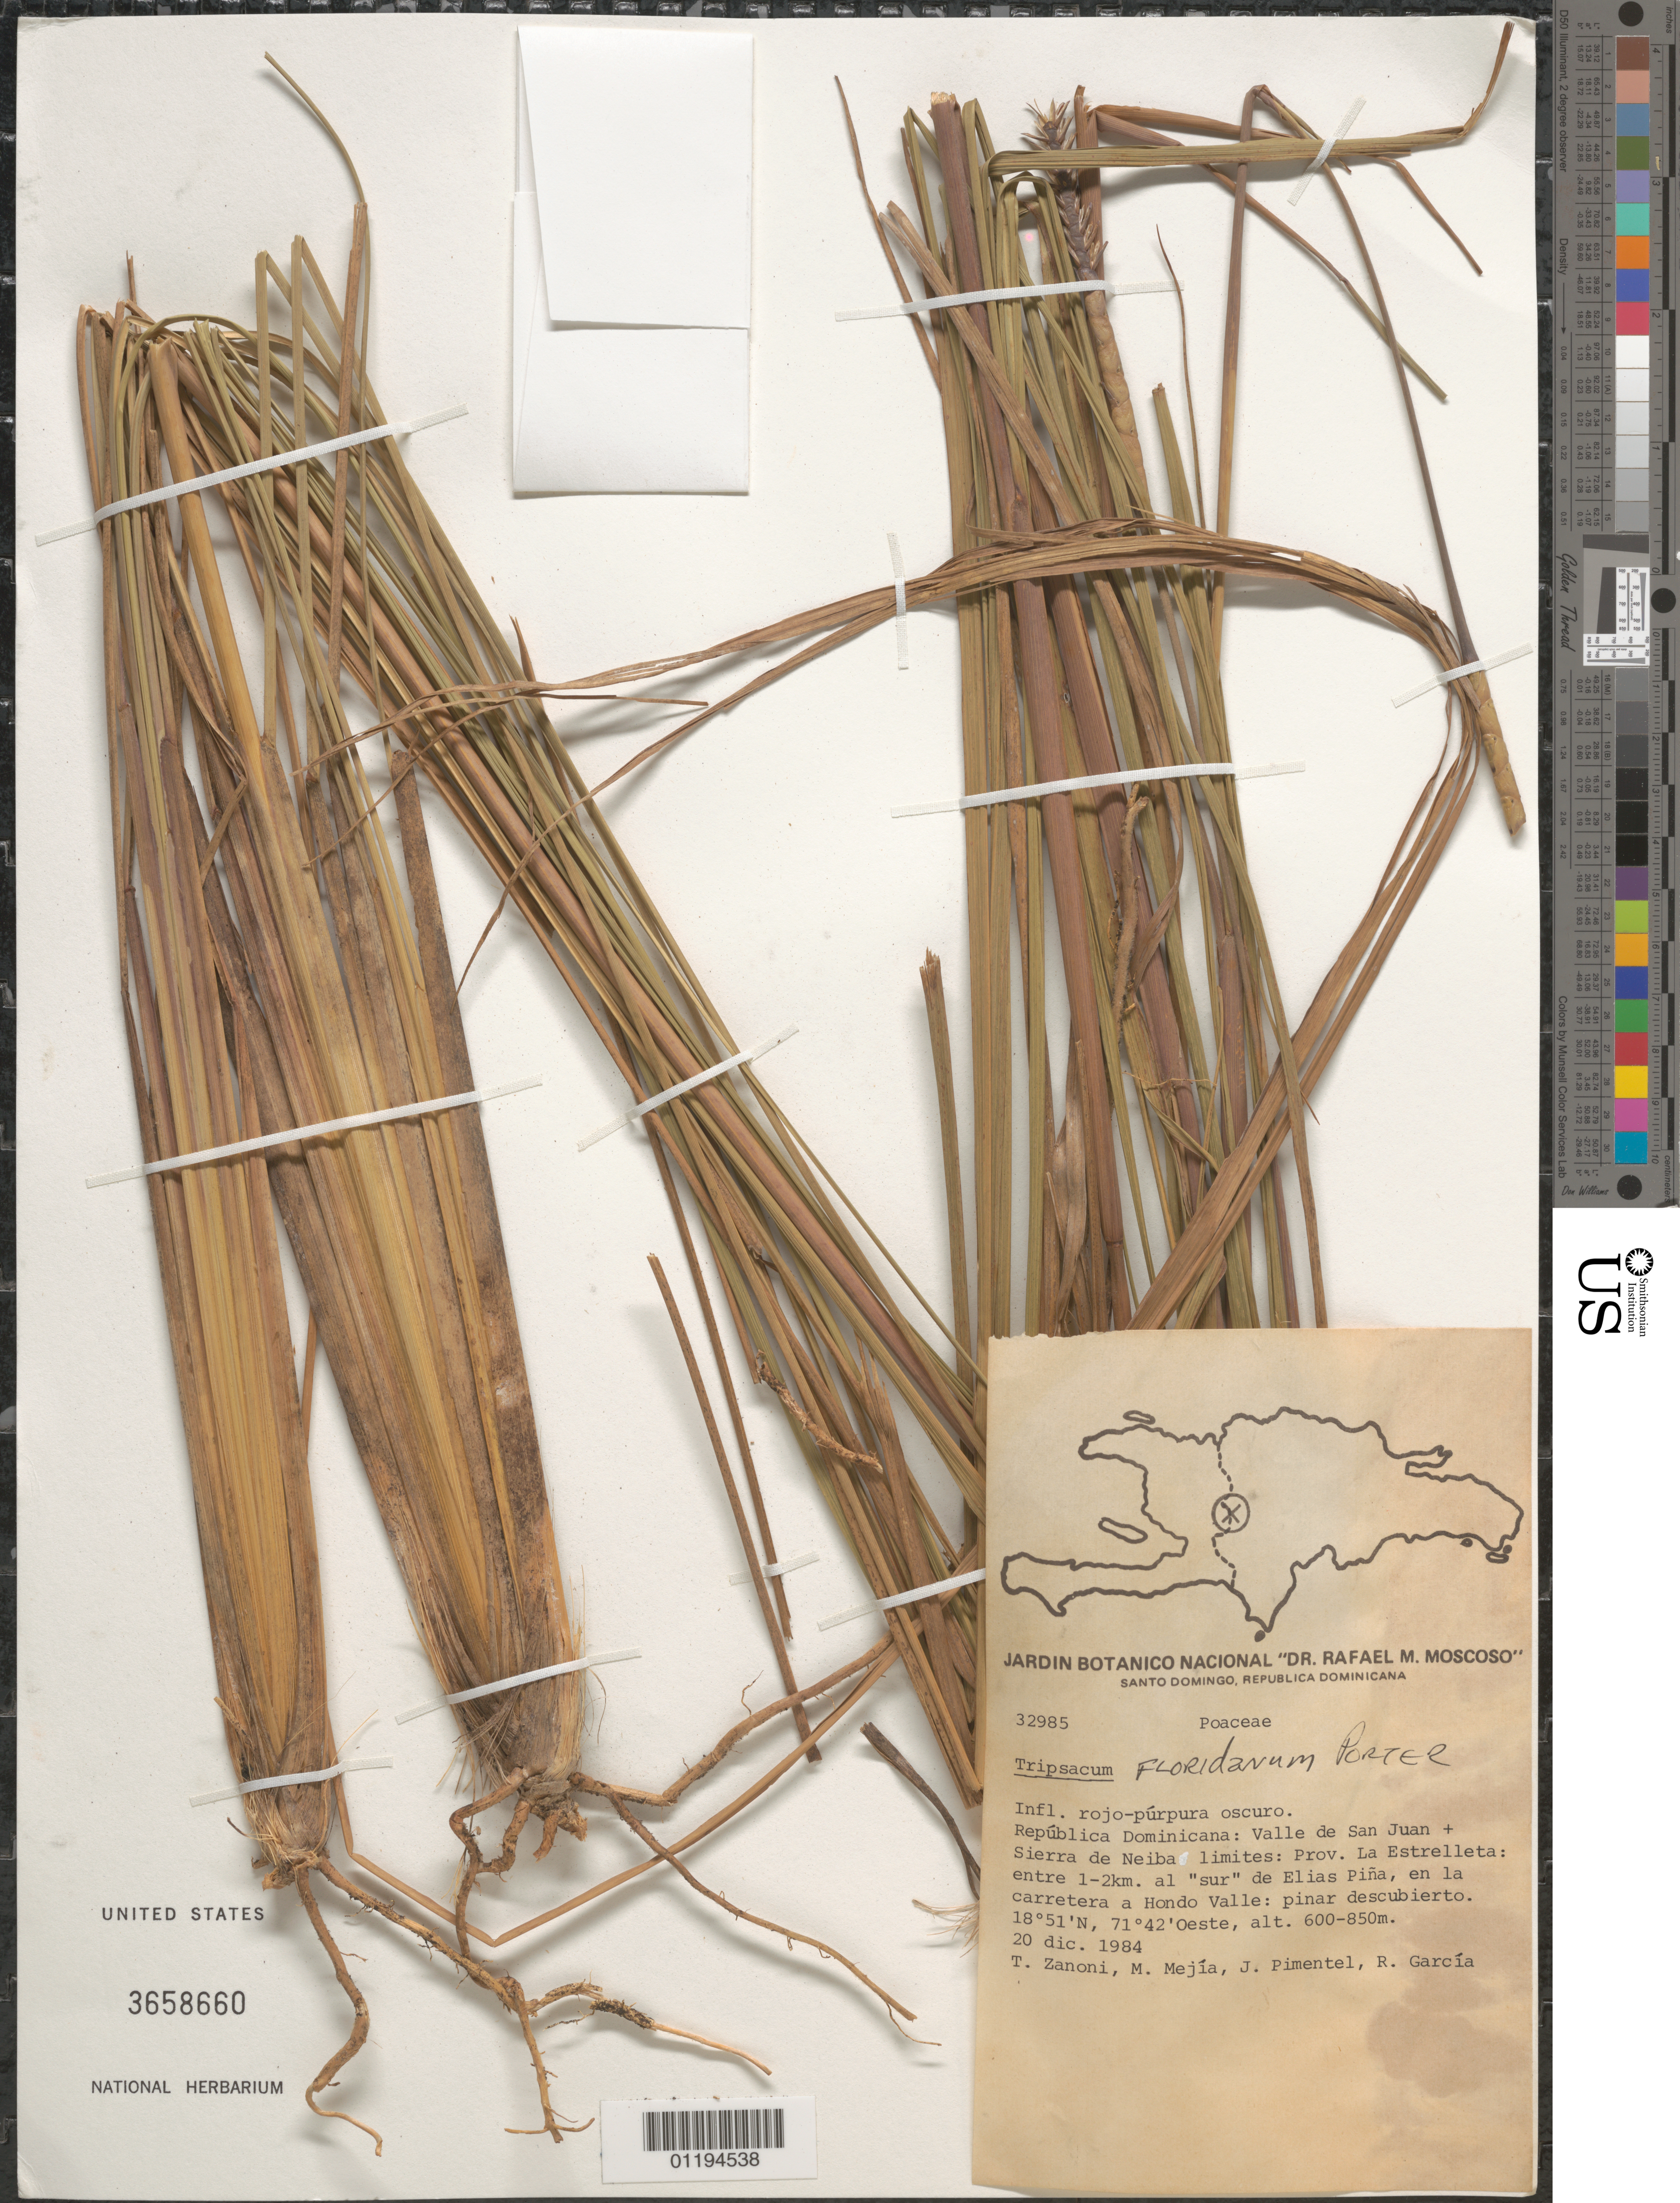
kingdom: Plantae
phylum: Tracheophyta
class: Liliopsida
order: Poales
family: Poaceae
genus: Tripsacum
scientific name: Tripsacum dactyloides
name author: (L.) L.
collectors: T. A. Zanoni, M. Mejia, J. Pimental & R. Garcia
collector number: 32985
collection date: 1984-12-20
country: Dominican Republic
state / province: Elías Piña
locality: Valle de San Juan and Sierra de Neiba limits on the road to Hondo Vallle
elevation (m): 600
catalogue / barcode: US 3658660